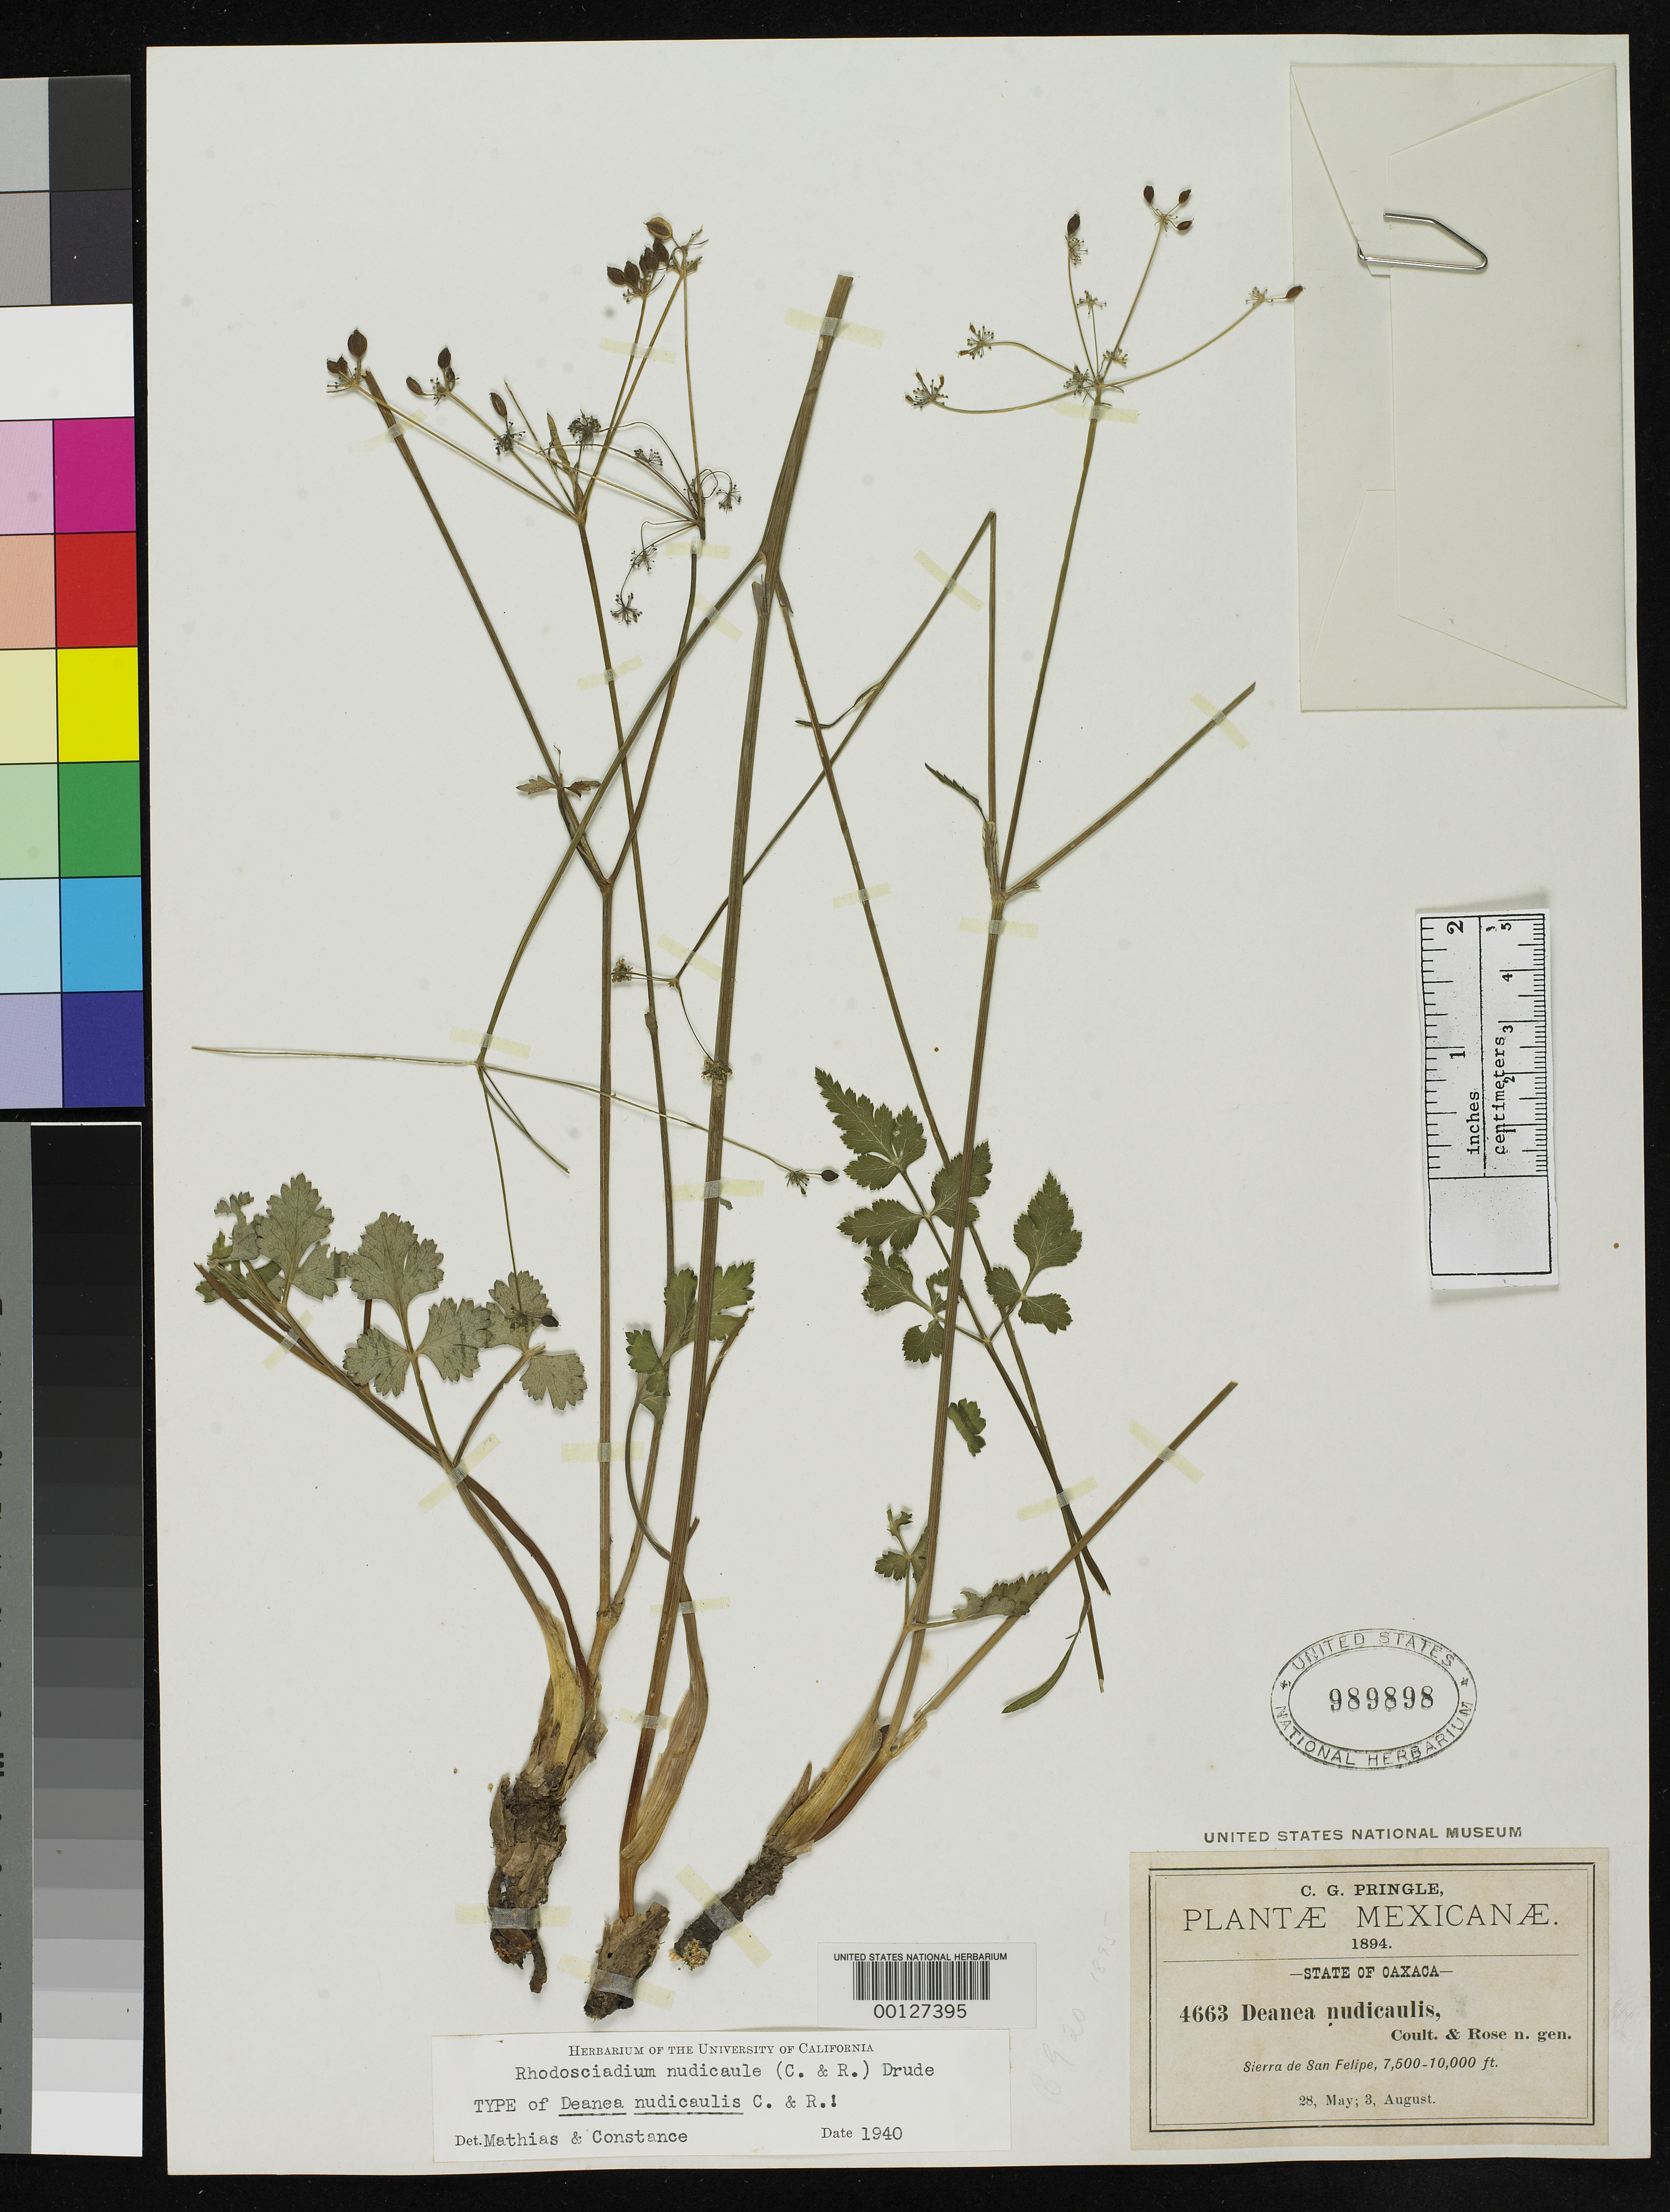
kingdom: Plantae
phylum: Tracheophyta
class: Magnoliopsida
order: Apiales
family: Apiaceae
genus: Deanea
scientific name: Deanea nudicaulis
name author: J.M. Coult. & Rose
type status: Syntype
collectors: C. G. Pringle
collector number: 4663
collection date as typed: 28 May 1894 and 03 Aug 1894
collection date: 1894-05-28,1894-08-03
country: Mexico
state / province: Oaxaca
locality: Sierra de San Felipe.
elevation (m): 2286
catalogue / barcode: US 989898